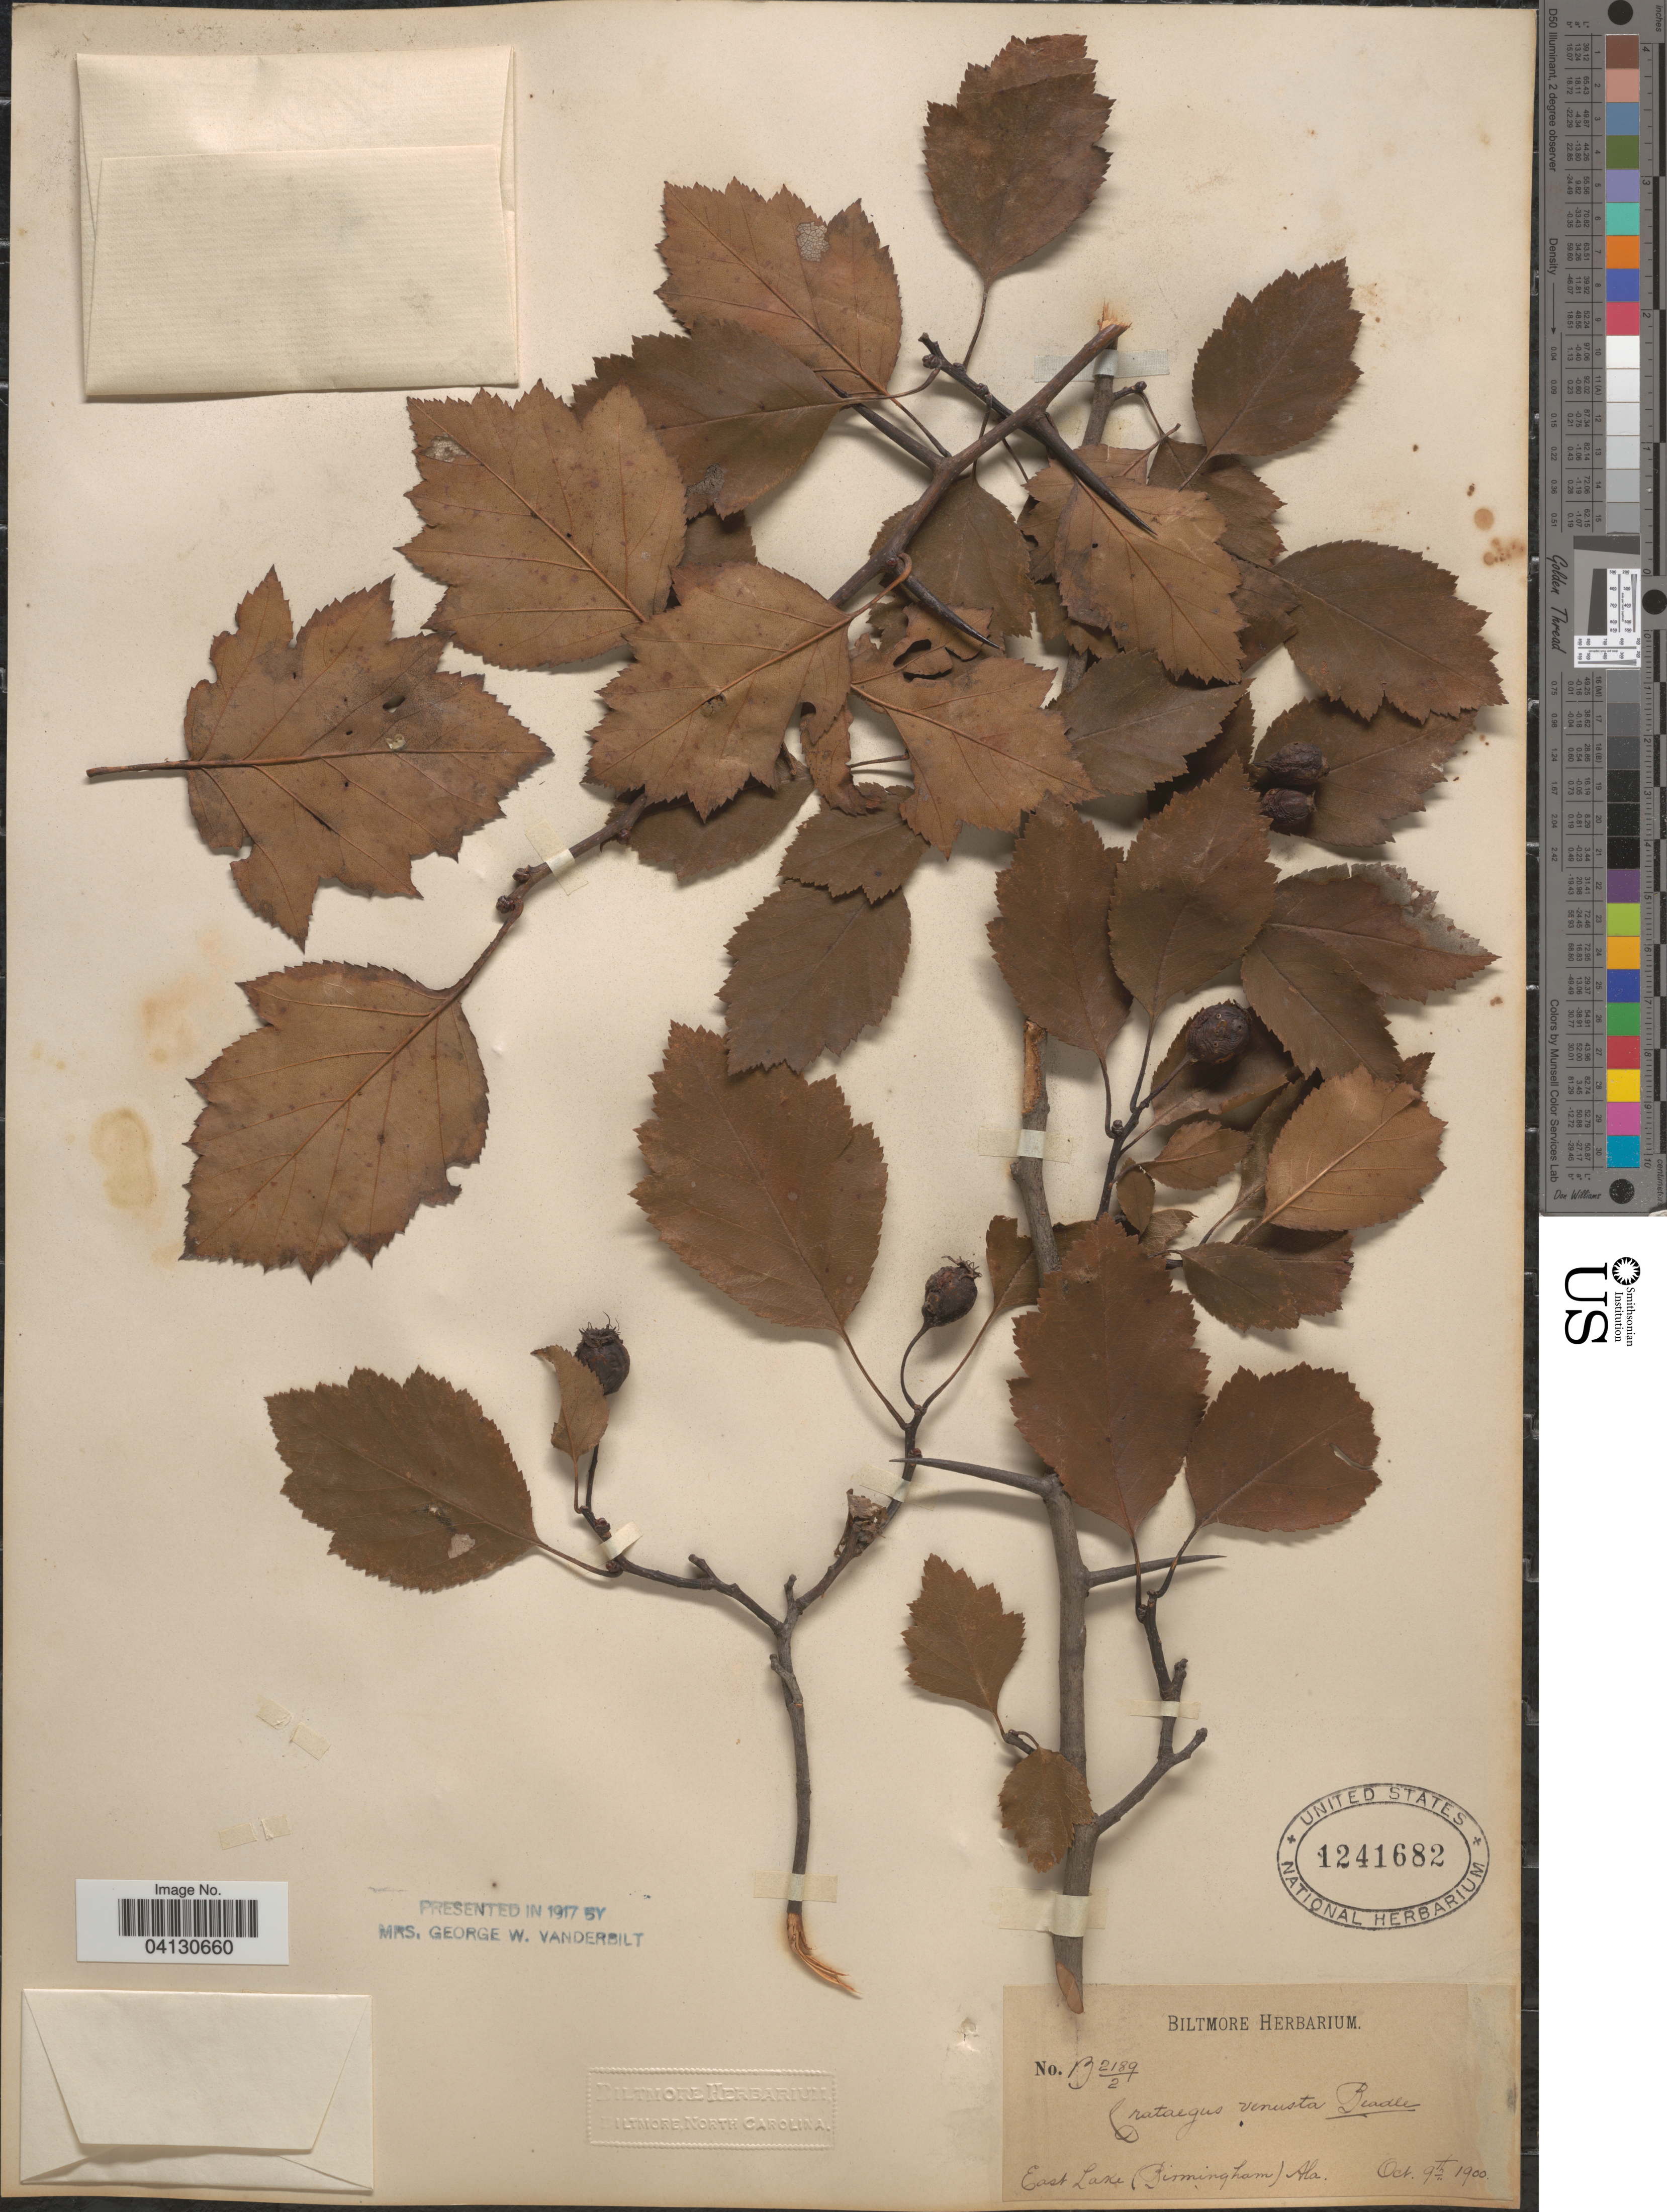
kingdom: Plantae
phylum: Tracheophyta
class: Magnoliopsida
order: Rosales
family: Rosaceae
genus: Crataegus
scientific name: Crataegus venusta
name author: Beadle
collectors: ex herb. Biltmore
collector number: B2189/2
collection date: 1900-10-09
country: United States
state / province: Alabama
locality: East Lake (Birmingham).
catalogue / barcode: US 1241682